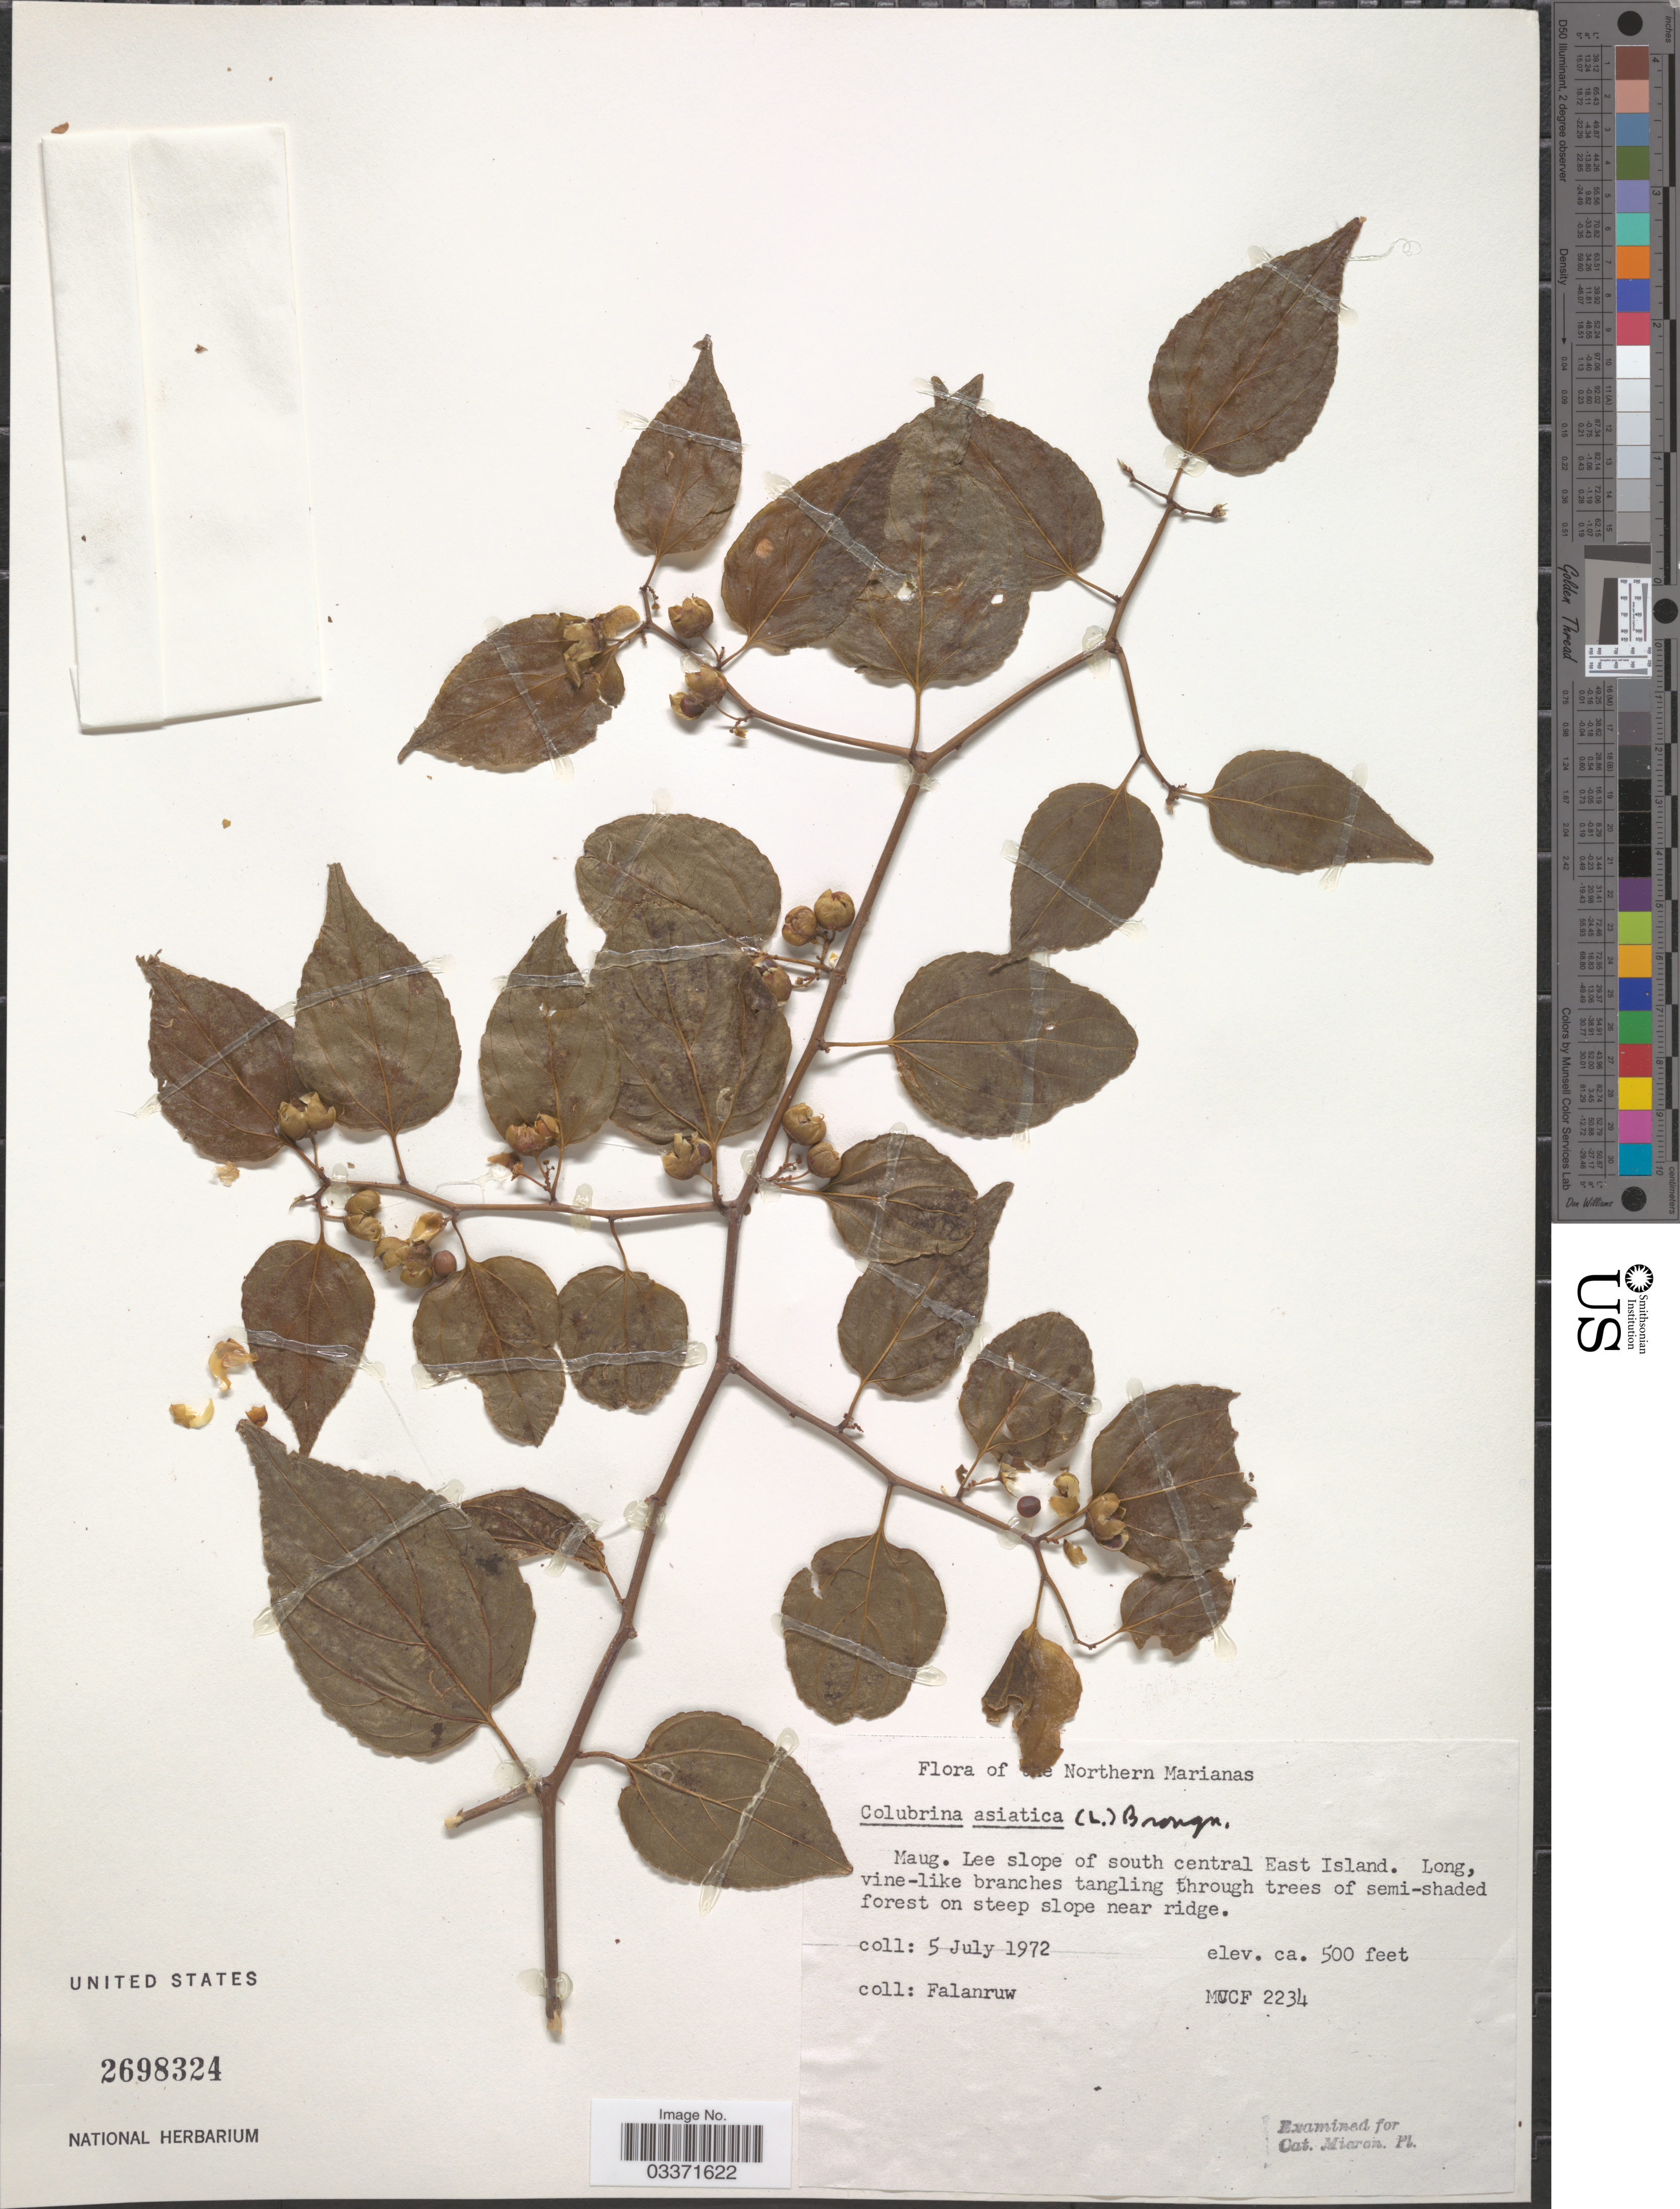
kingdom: Plantae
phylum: Tracheophyta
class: Magnoliopsida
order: Rosales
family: Rhamnaceae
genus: Colubrina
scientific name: Colubrina asiatica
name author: (L.) Brongn.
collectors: Falanruw, --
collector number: MVCF2234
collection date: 1972-07-05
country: Northern Mariana Islands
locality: Maug. Lee slope of south central East Island.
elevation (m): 152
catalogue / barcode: US 2698324